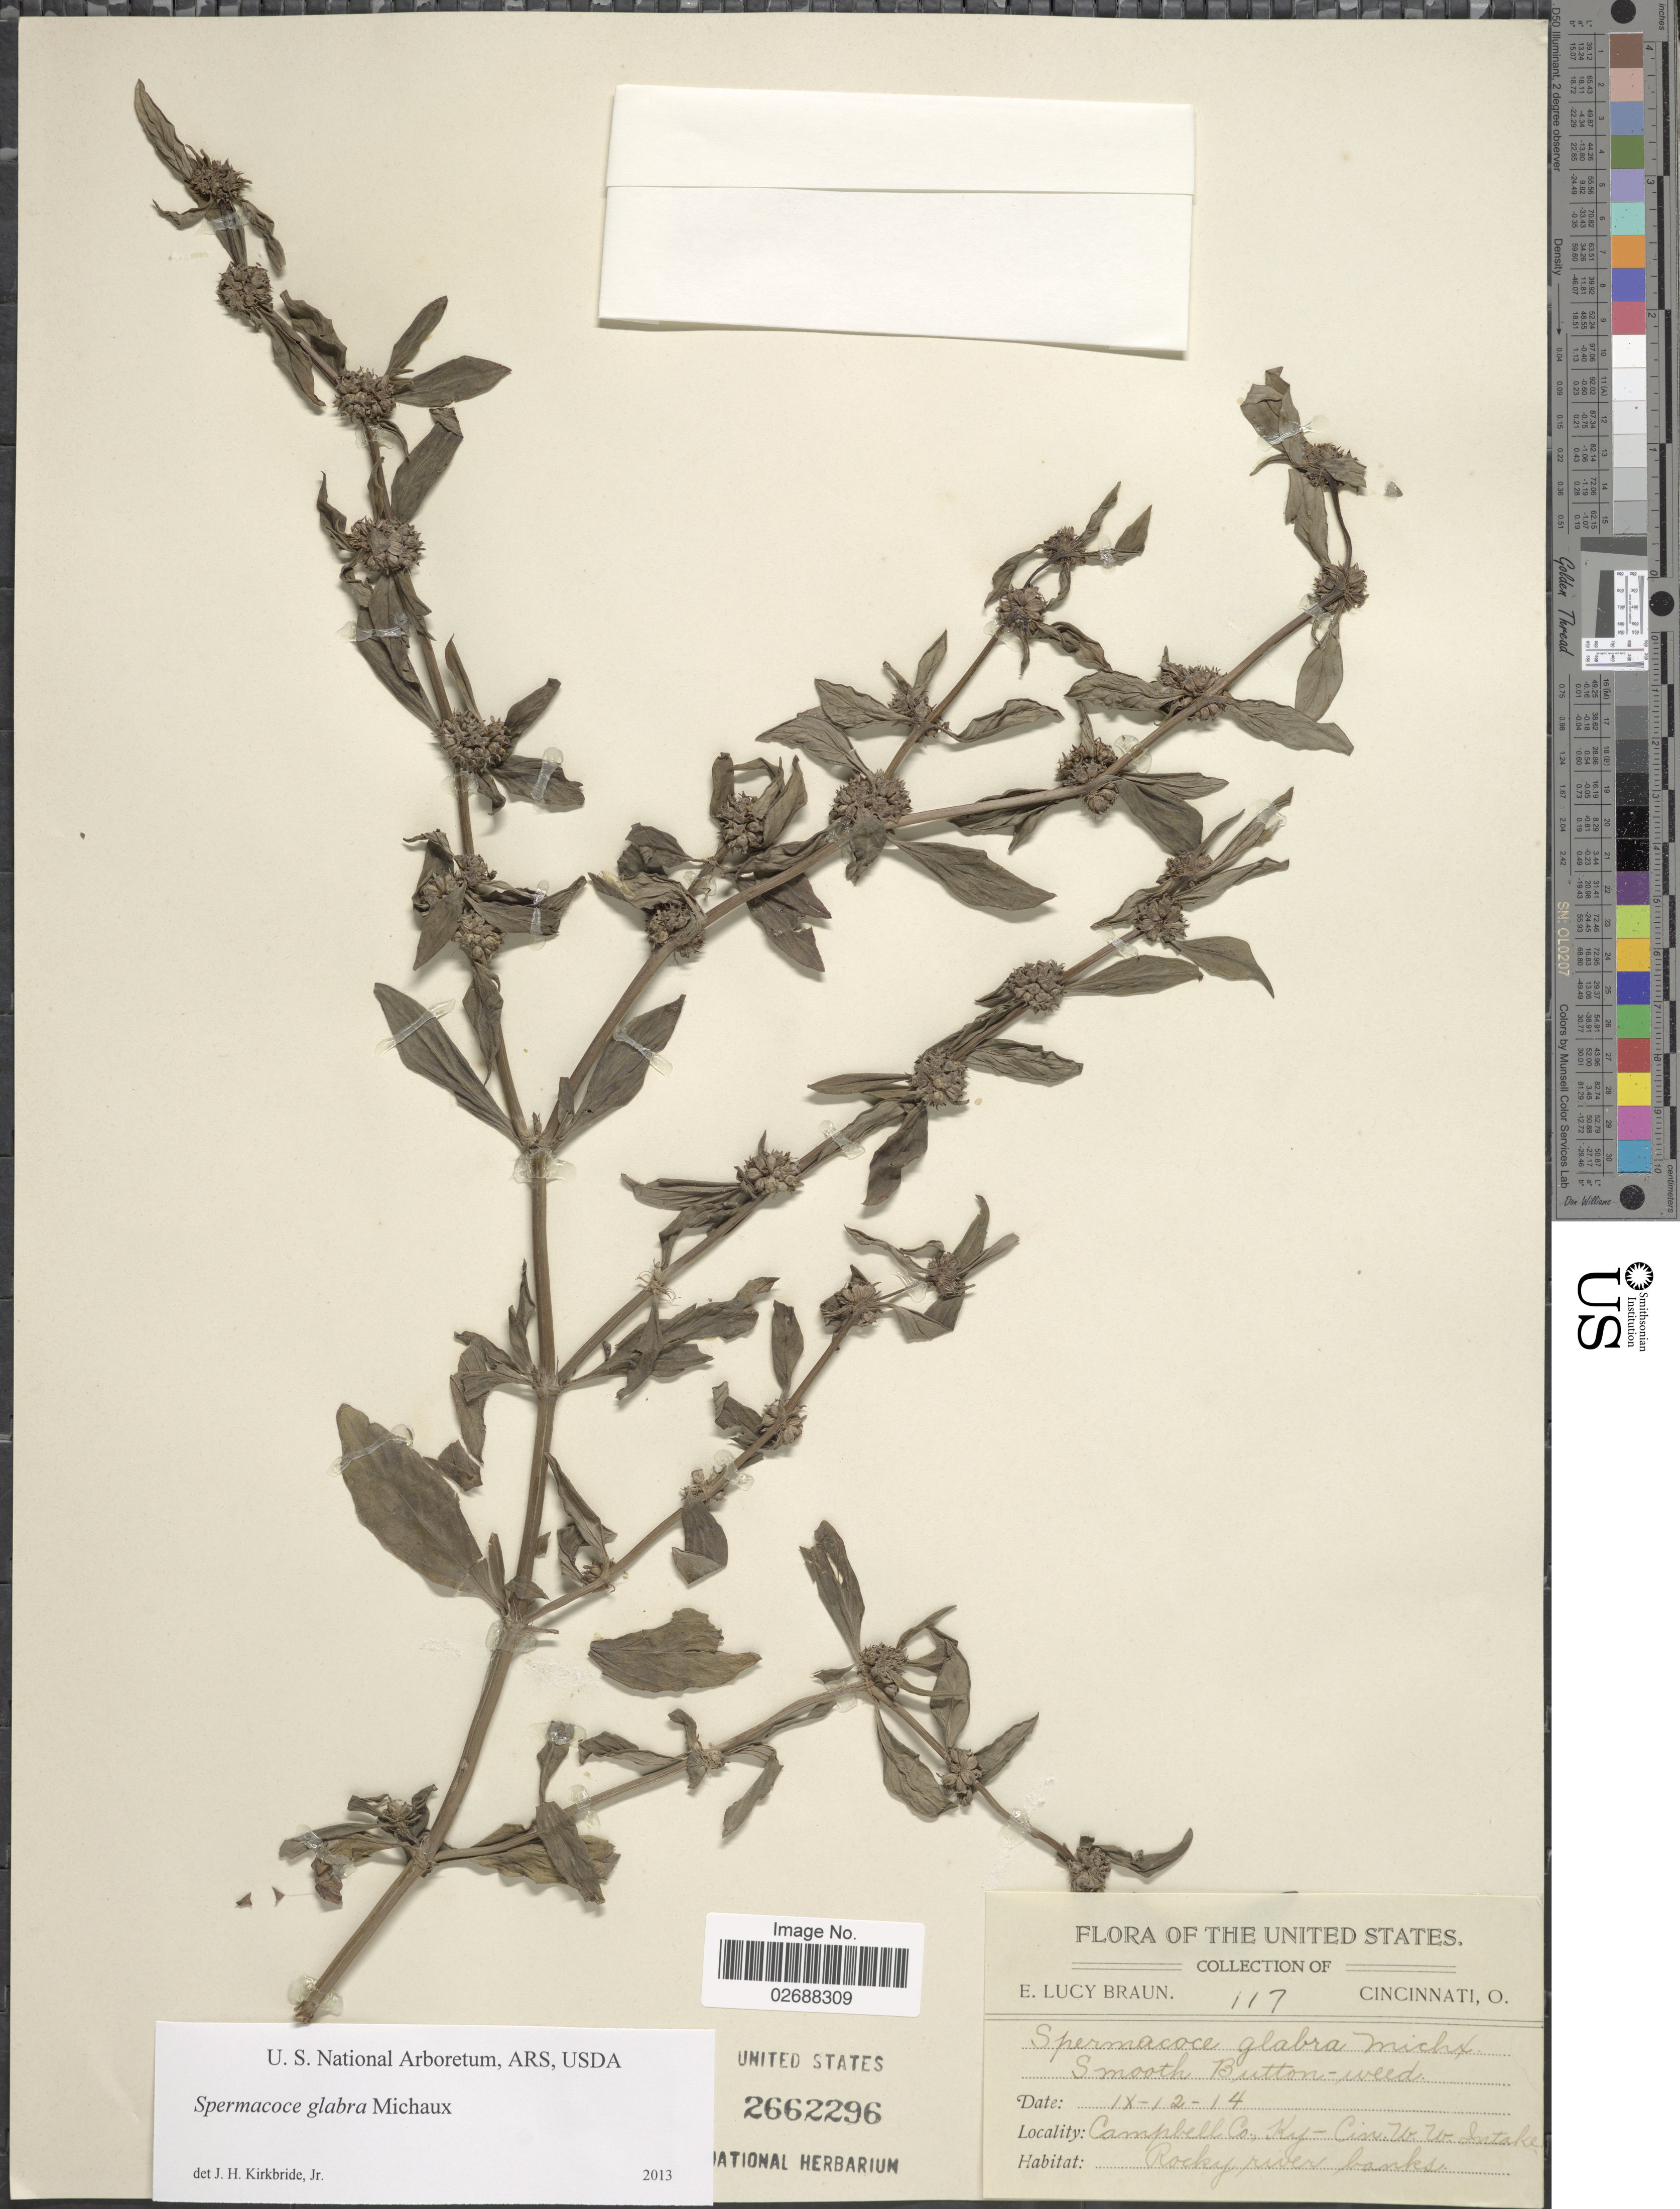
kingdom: Plantae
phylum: Tracheophyta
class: Magnoliopsida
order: Gentianales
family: Rubiaceae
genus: Spermacoce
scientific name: Spermacoce glabra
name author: Michx.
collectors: E. L. Braun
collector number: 117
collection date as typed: Transcribed d/m/y: 12/9/14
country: United States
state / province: Kentucky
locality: Campbell Co., Cin. W. W. Intake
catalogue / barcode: US 2662296